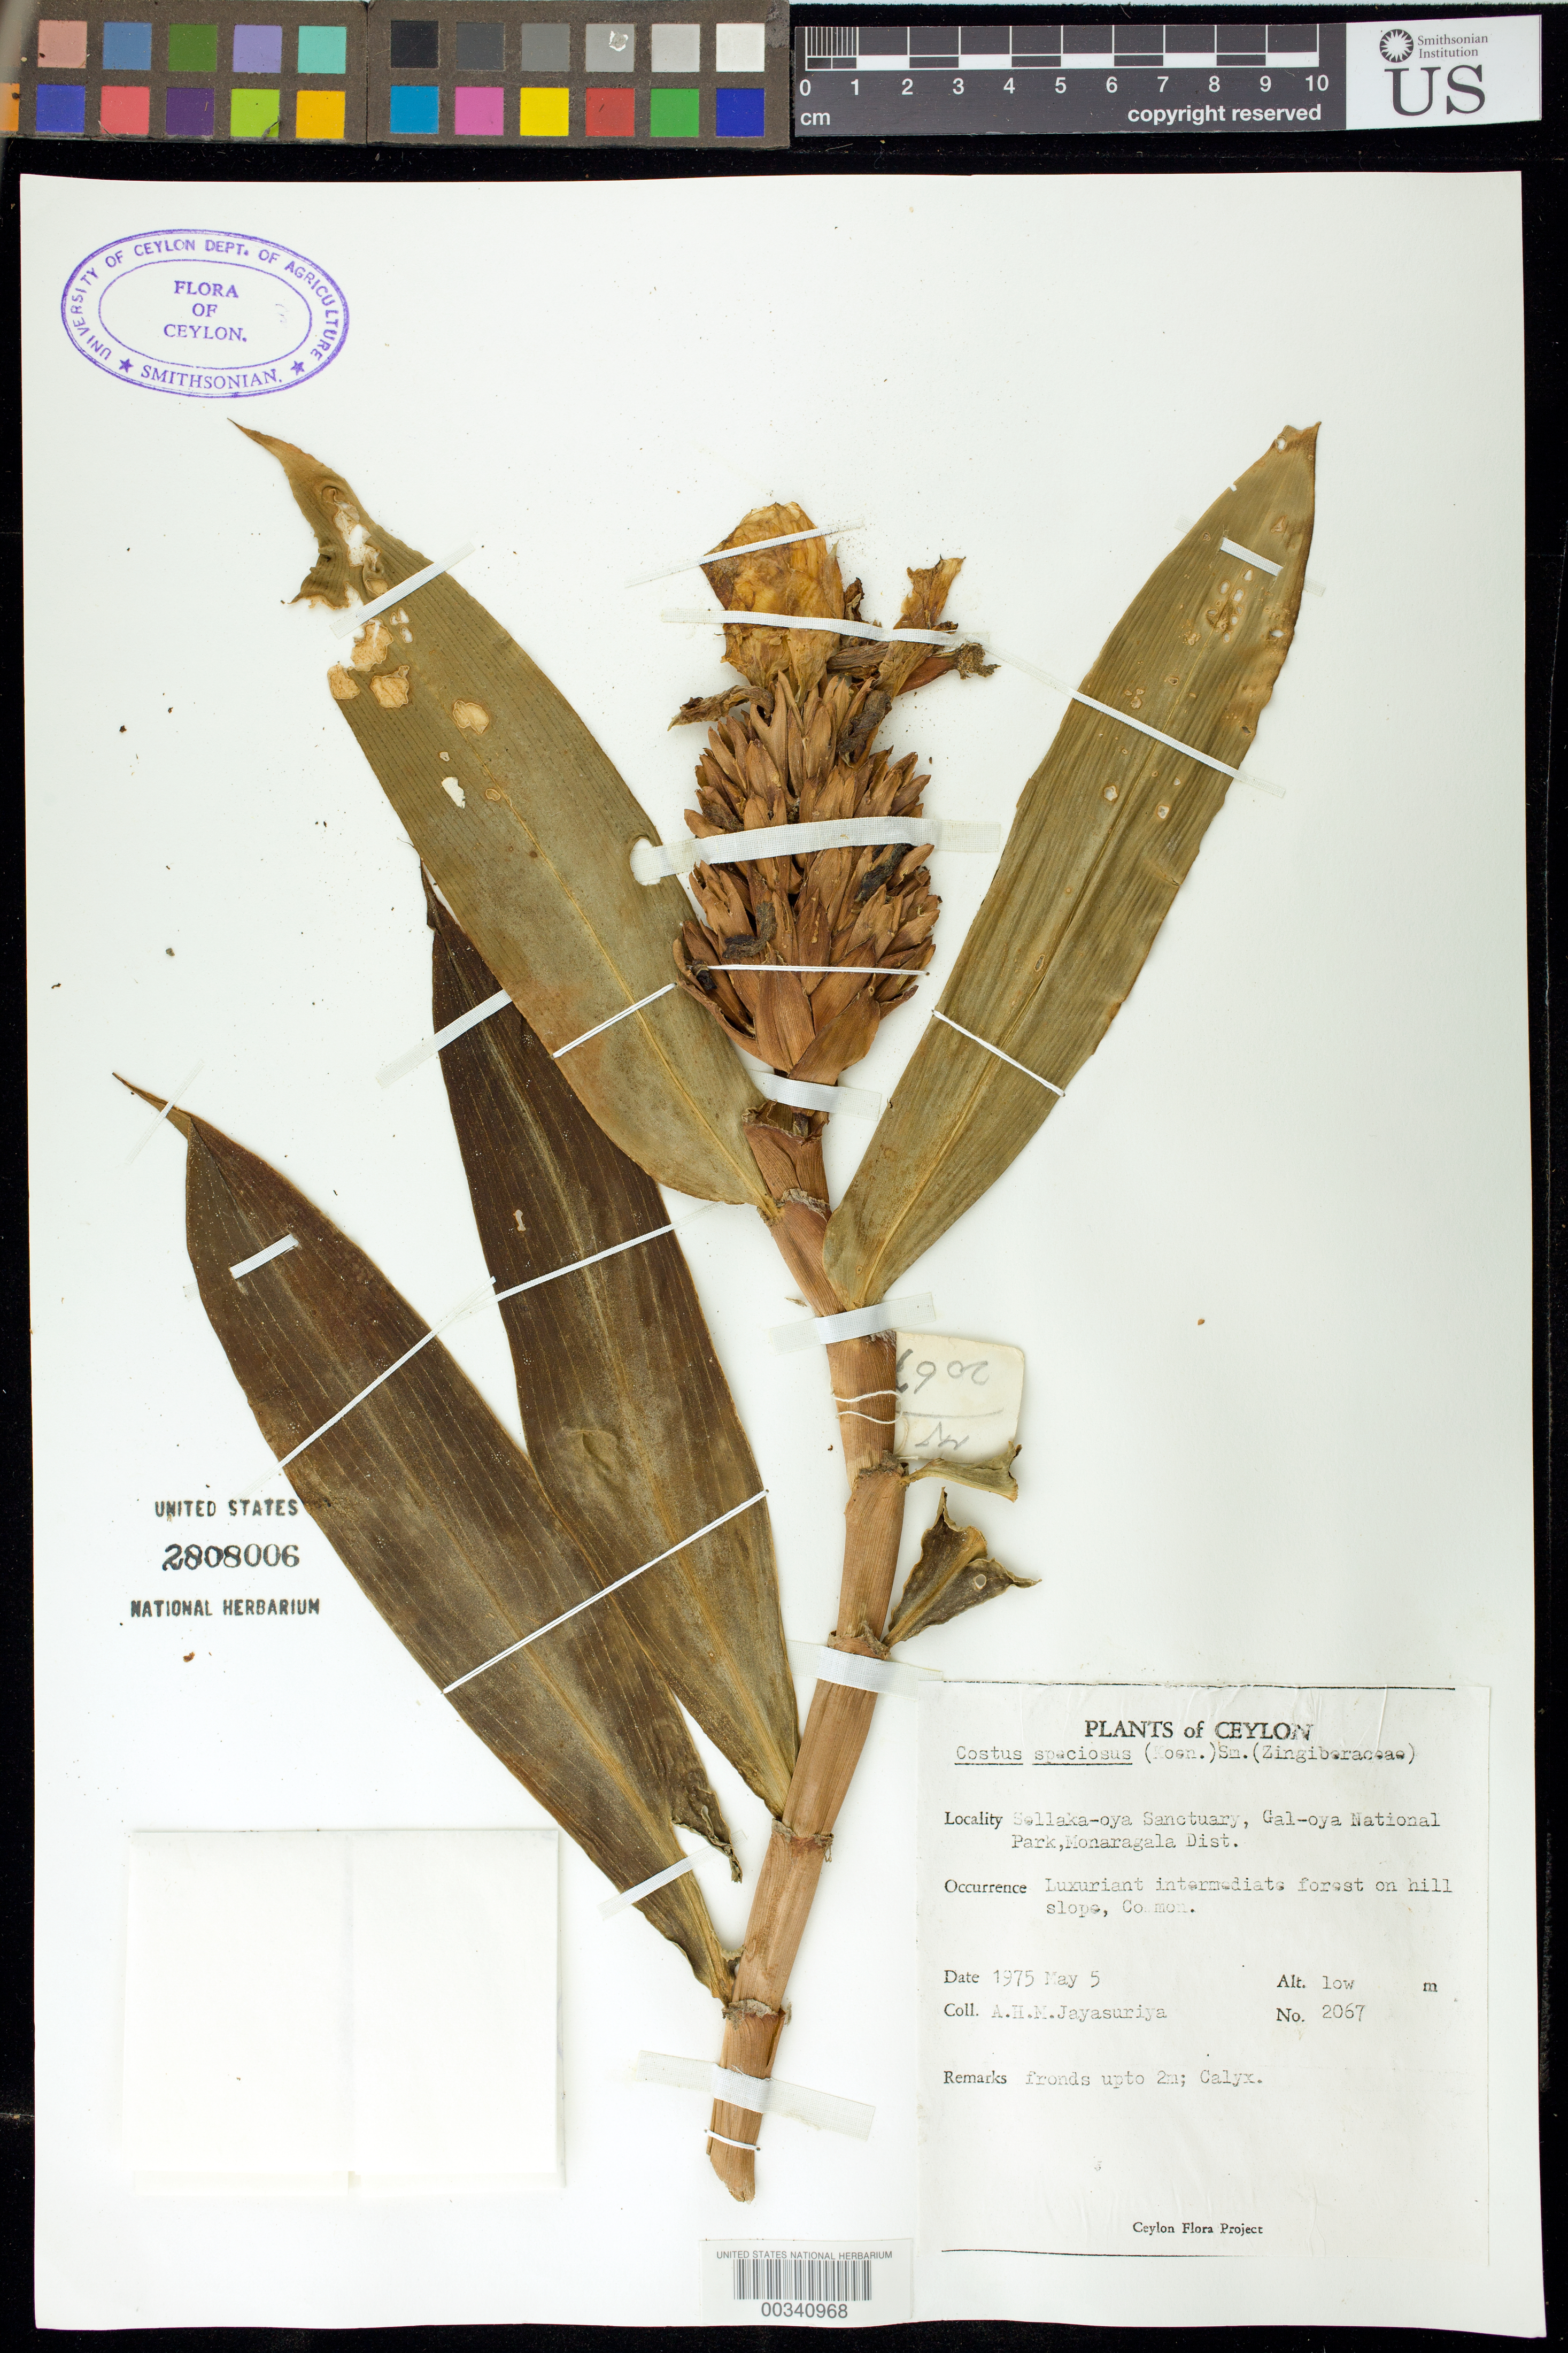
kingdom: Plantae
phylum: Tracheophyta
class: Liliopsida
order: Zingiberales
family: Costaceae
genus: Hellenia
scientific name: Hellenia speciosa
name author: (J. Koenig) S.R. Dutta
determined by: (US) Smithsonian Institution - National Museum of Natural History - Department of Botany (UNITED STATES)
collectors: A. H. Jayasuriya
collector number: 2067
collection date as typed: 05 May 1975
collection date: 1975-05-05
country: Sri Lanka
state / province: Uva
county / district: Monaragala Dist.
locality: Plants of ceylon, sellaka-oya sanctuary, gal-oya national park, low altitude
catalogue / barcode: US 2808006